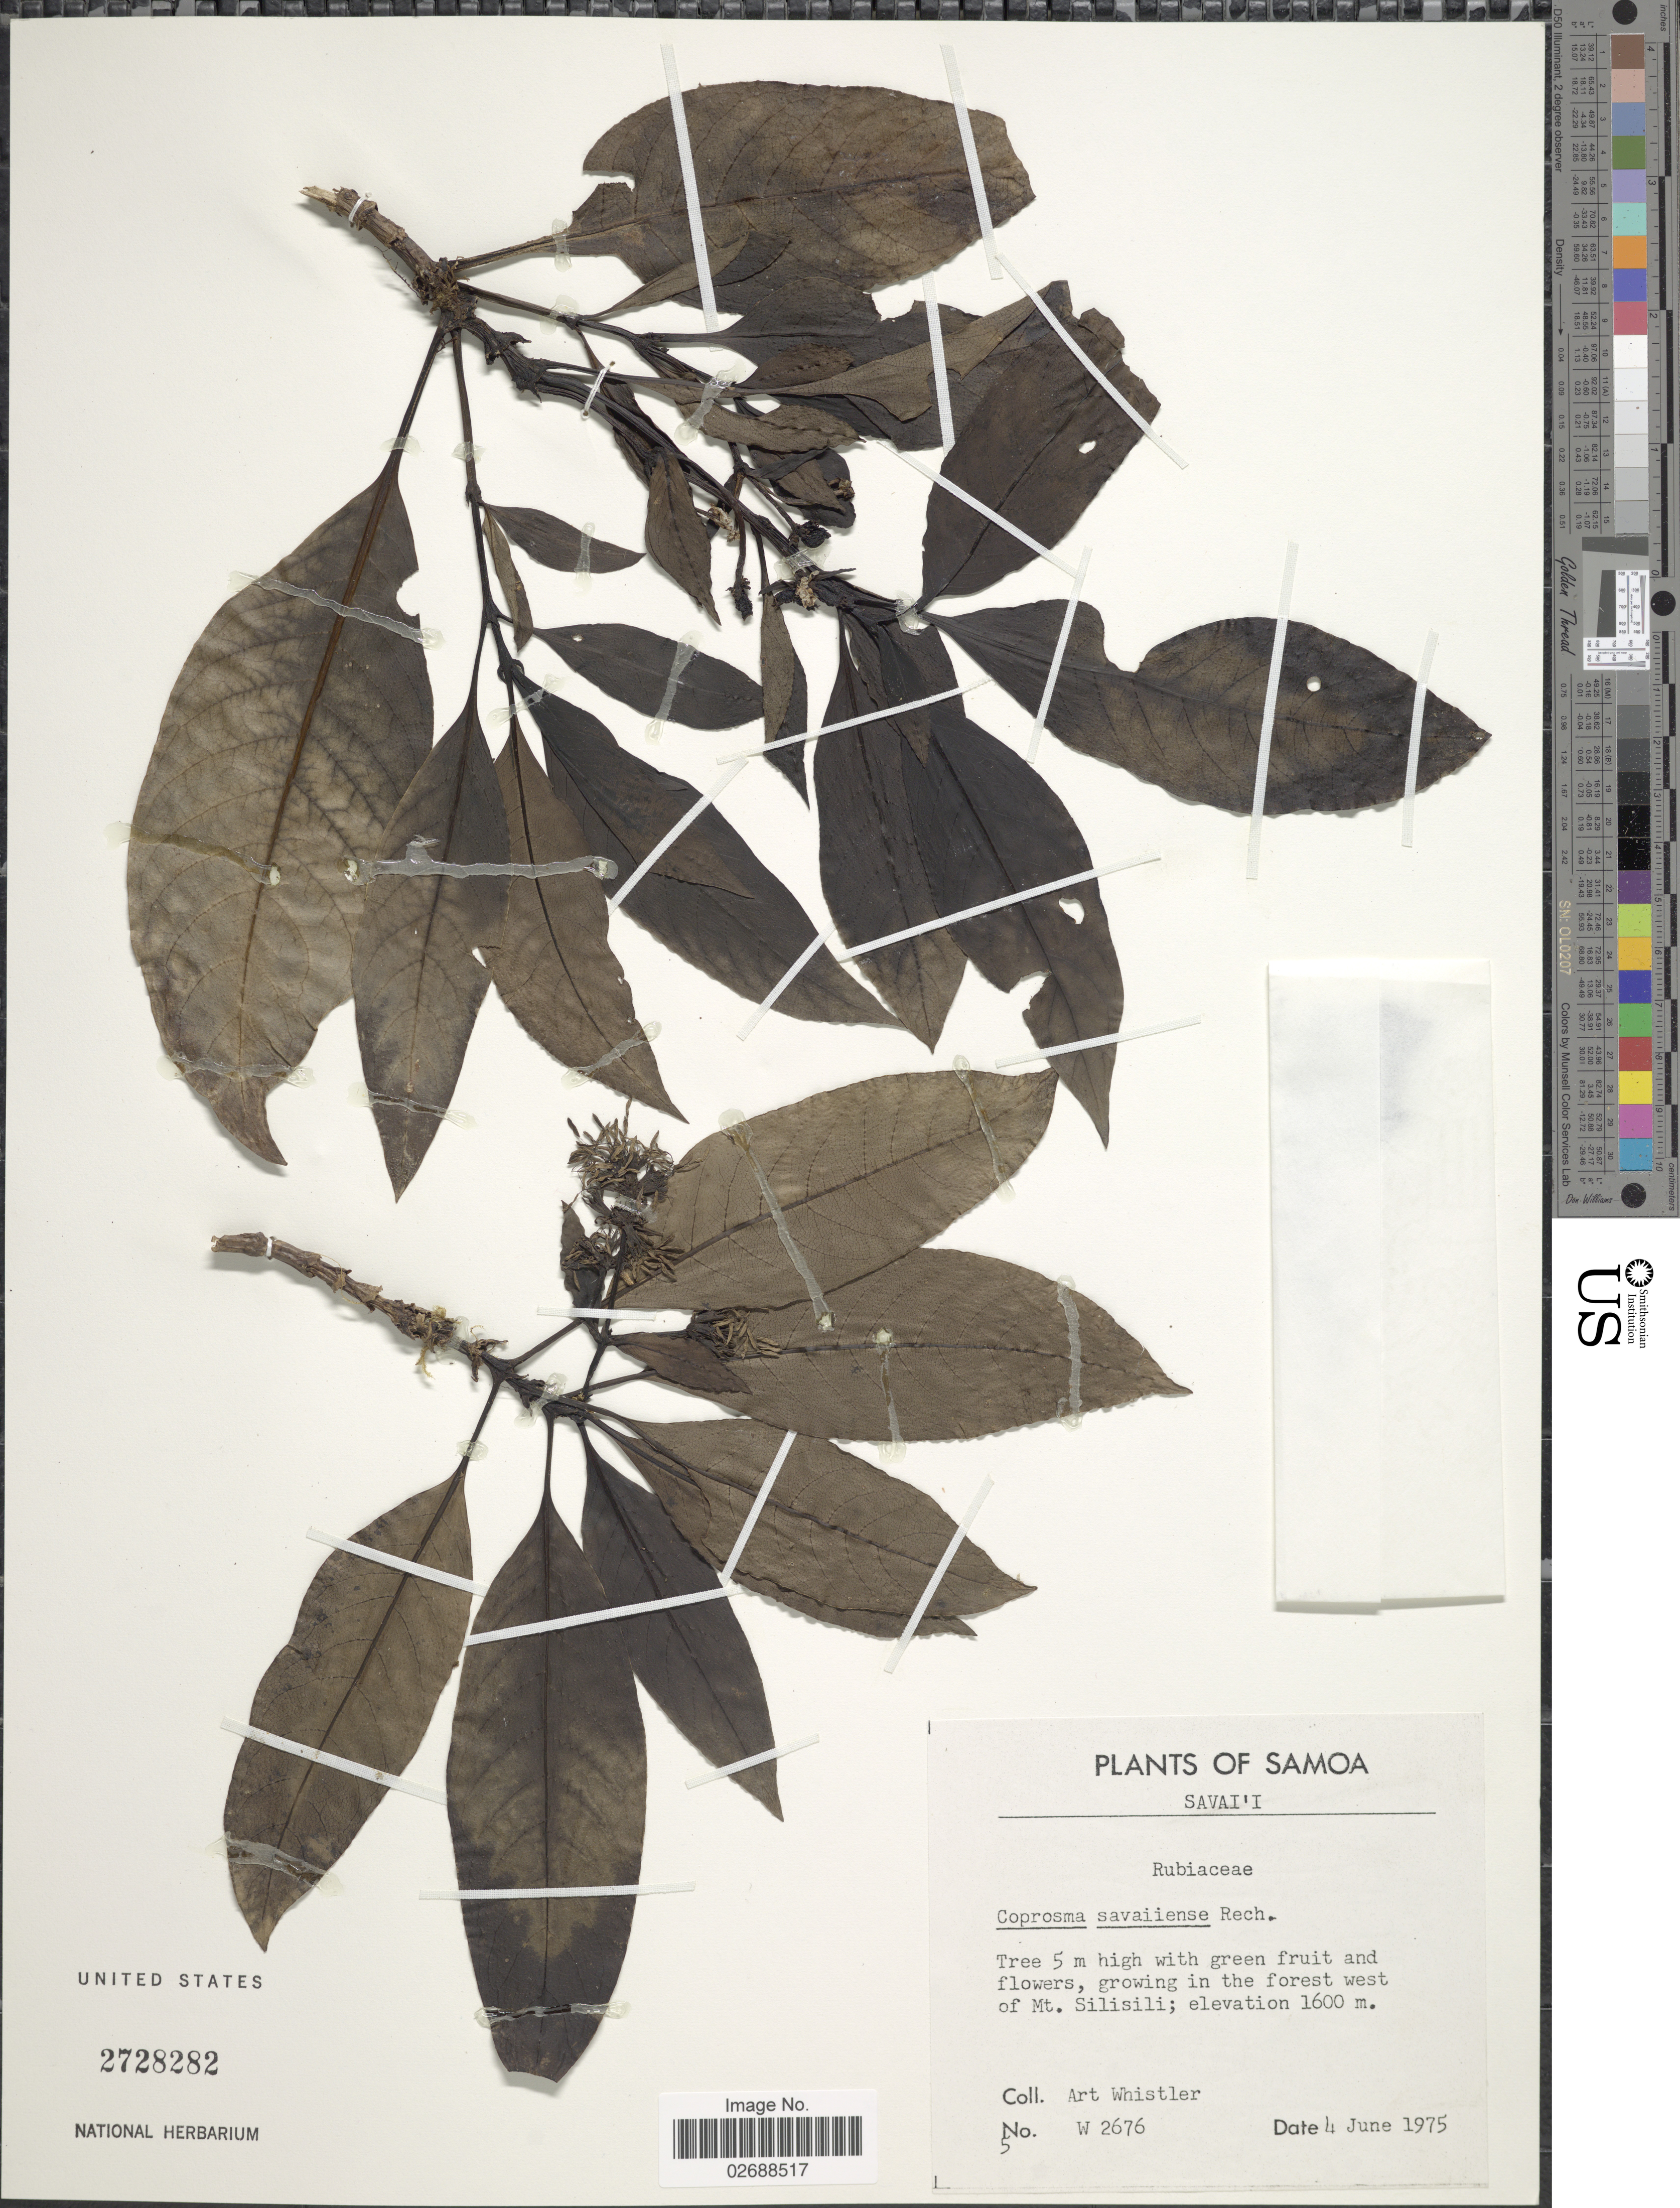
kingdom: Plantae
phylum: Tracheophyta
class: Magnoliopsida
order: Gentianales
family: Rubiaceae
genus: Coprosma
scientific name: Coprosma savaiiensis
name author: Rech.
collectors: A. Whistler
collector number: W 2676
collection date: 1975-06-04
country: Samoa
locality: Savai'i, in the forest west of Mt. Silisili.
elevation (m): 1600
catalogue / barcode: US 2728282